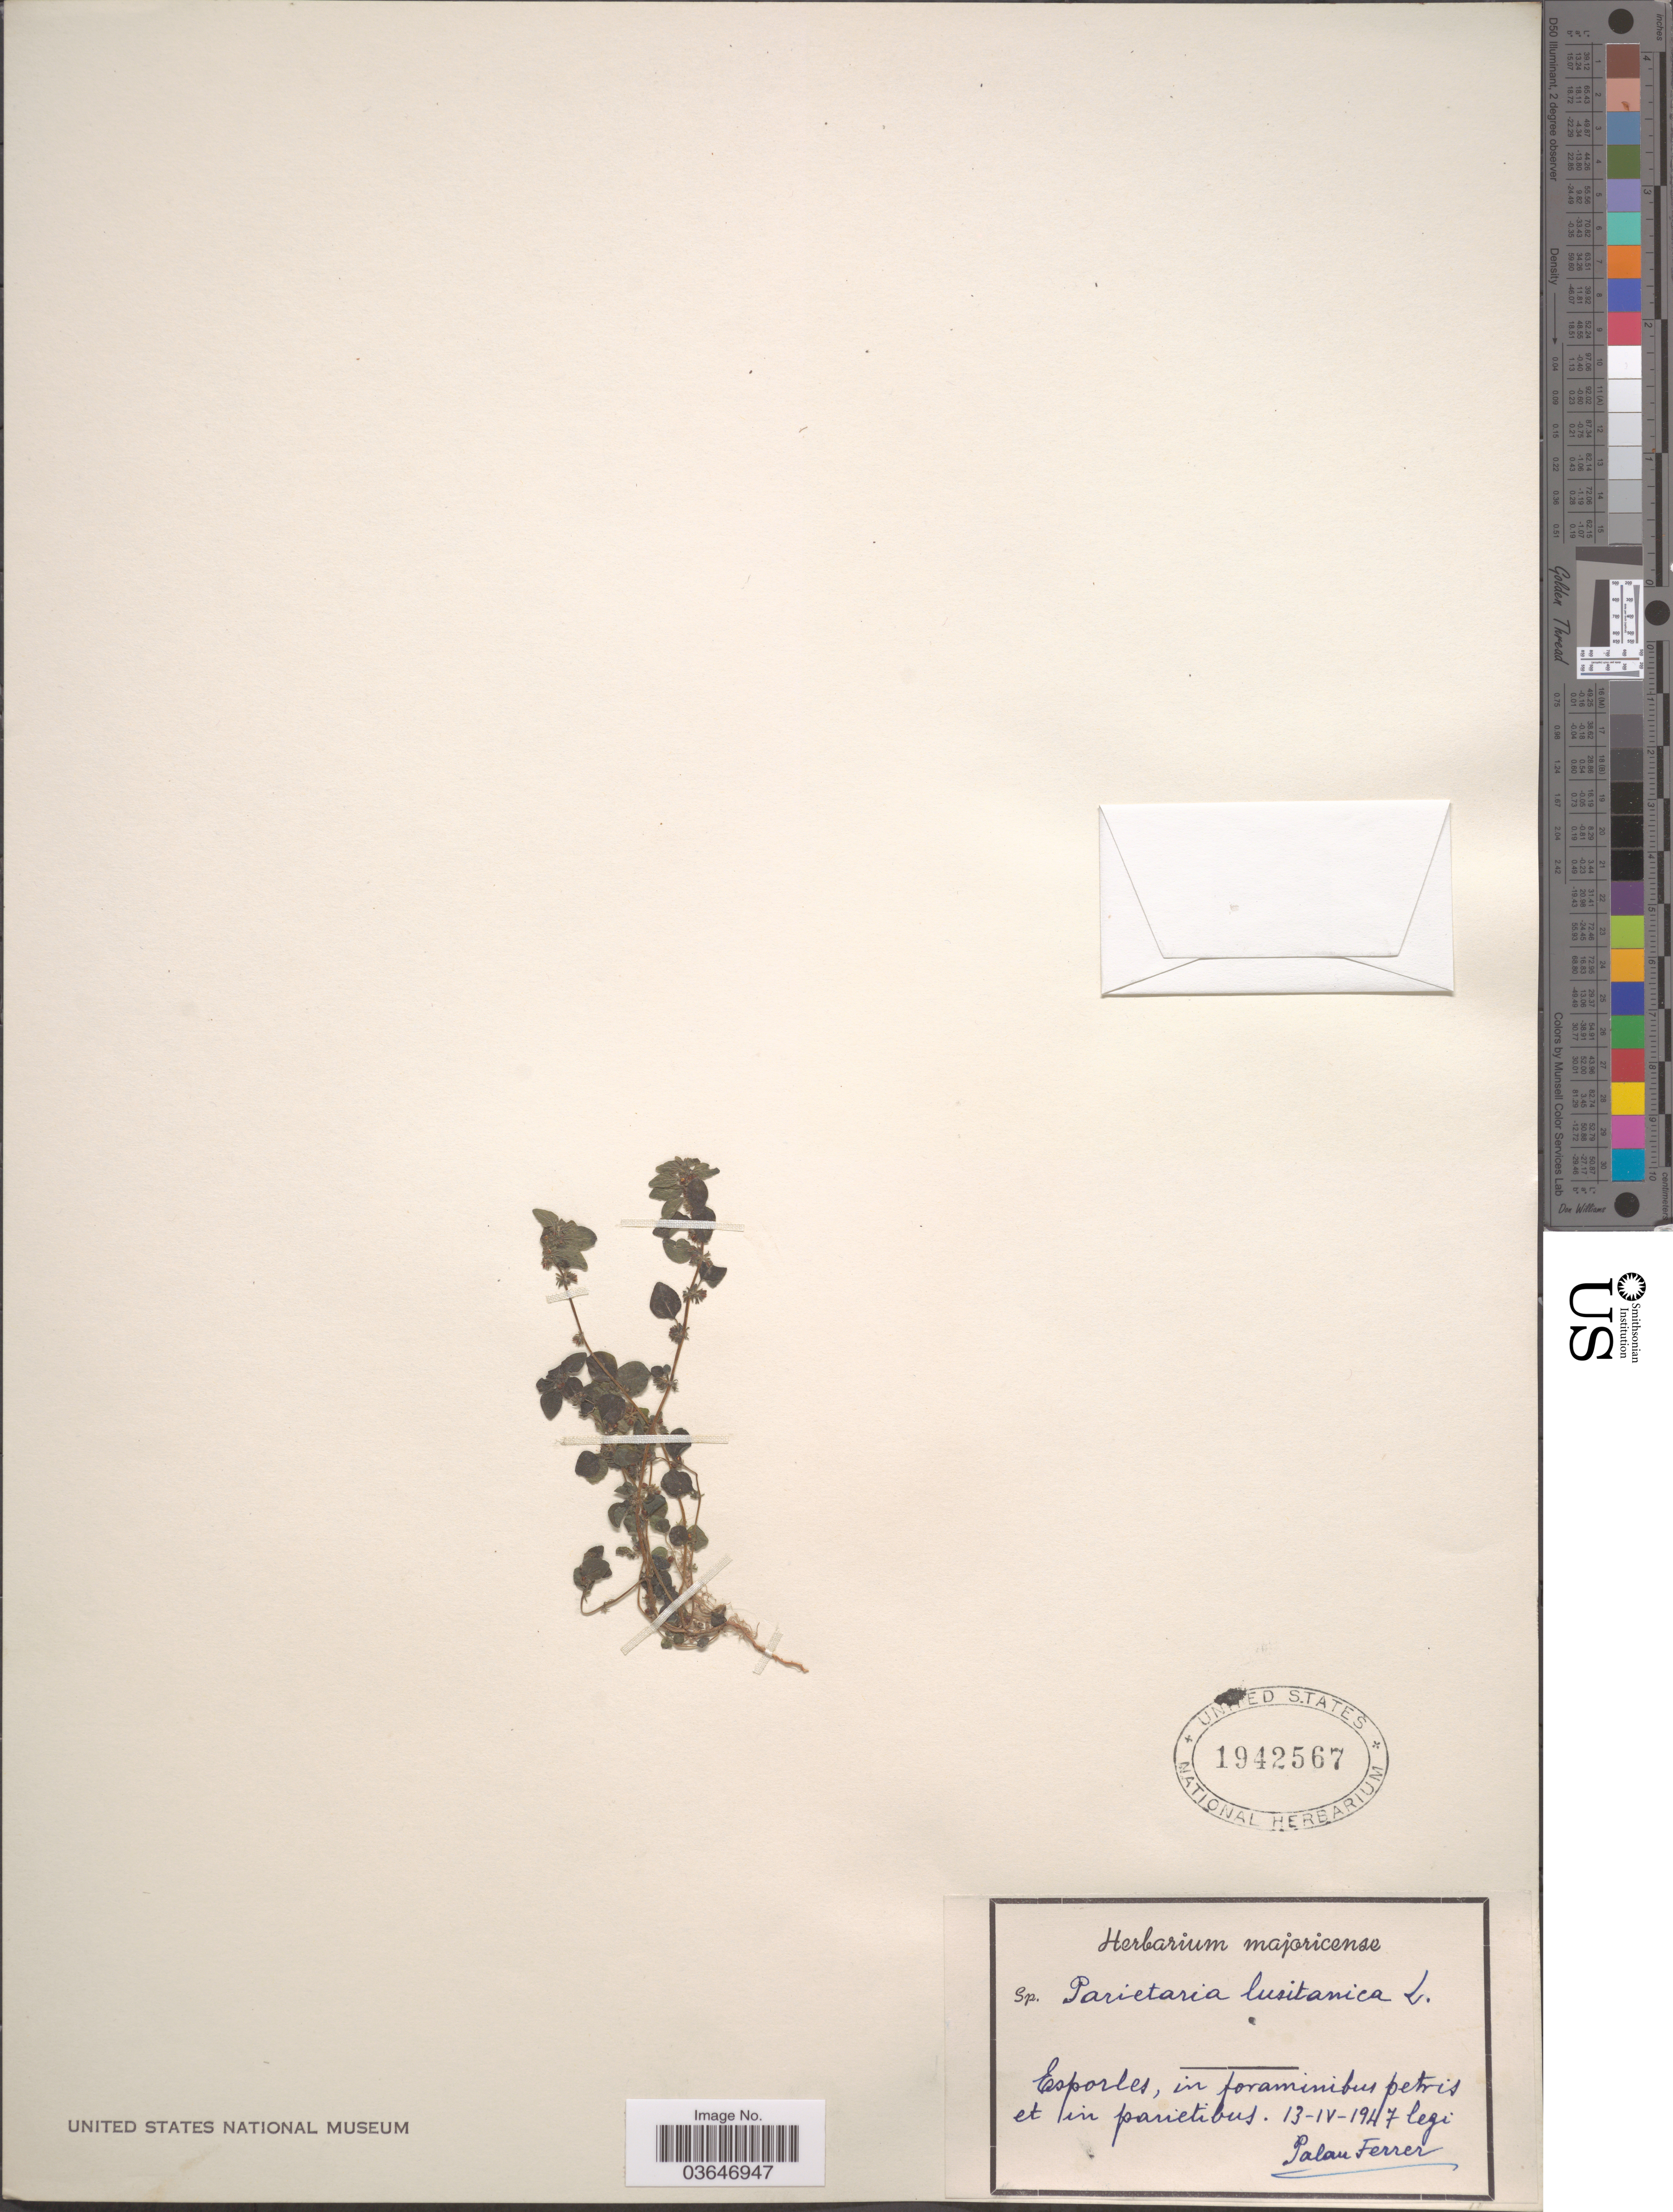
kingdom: Plantae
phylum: Tracheophyta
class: Magnoliopsida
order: Rosales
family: Urticaceae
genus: Parietaria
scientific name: Parietaria lusitanica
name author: L.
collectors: P. Ferrer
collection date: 1947-04-13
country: Spain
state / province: Islas Baleares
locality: Esporles.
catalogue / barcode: US 1942567